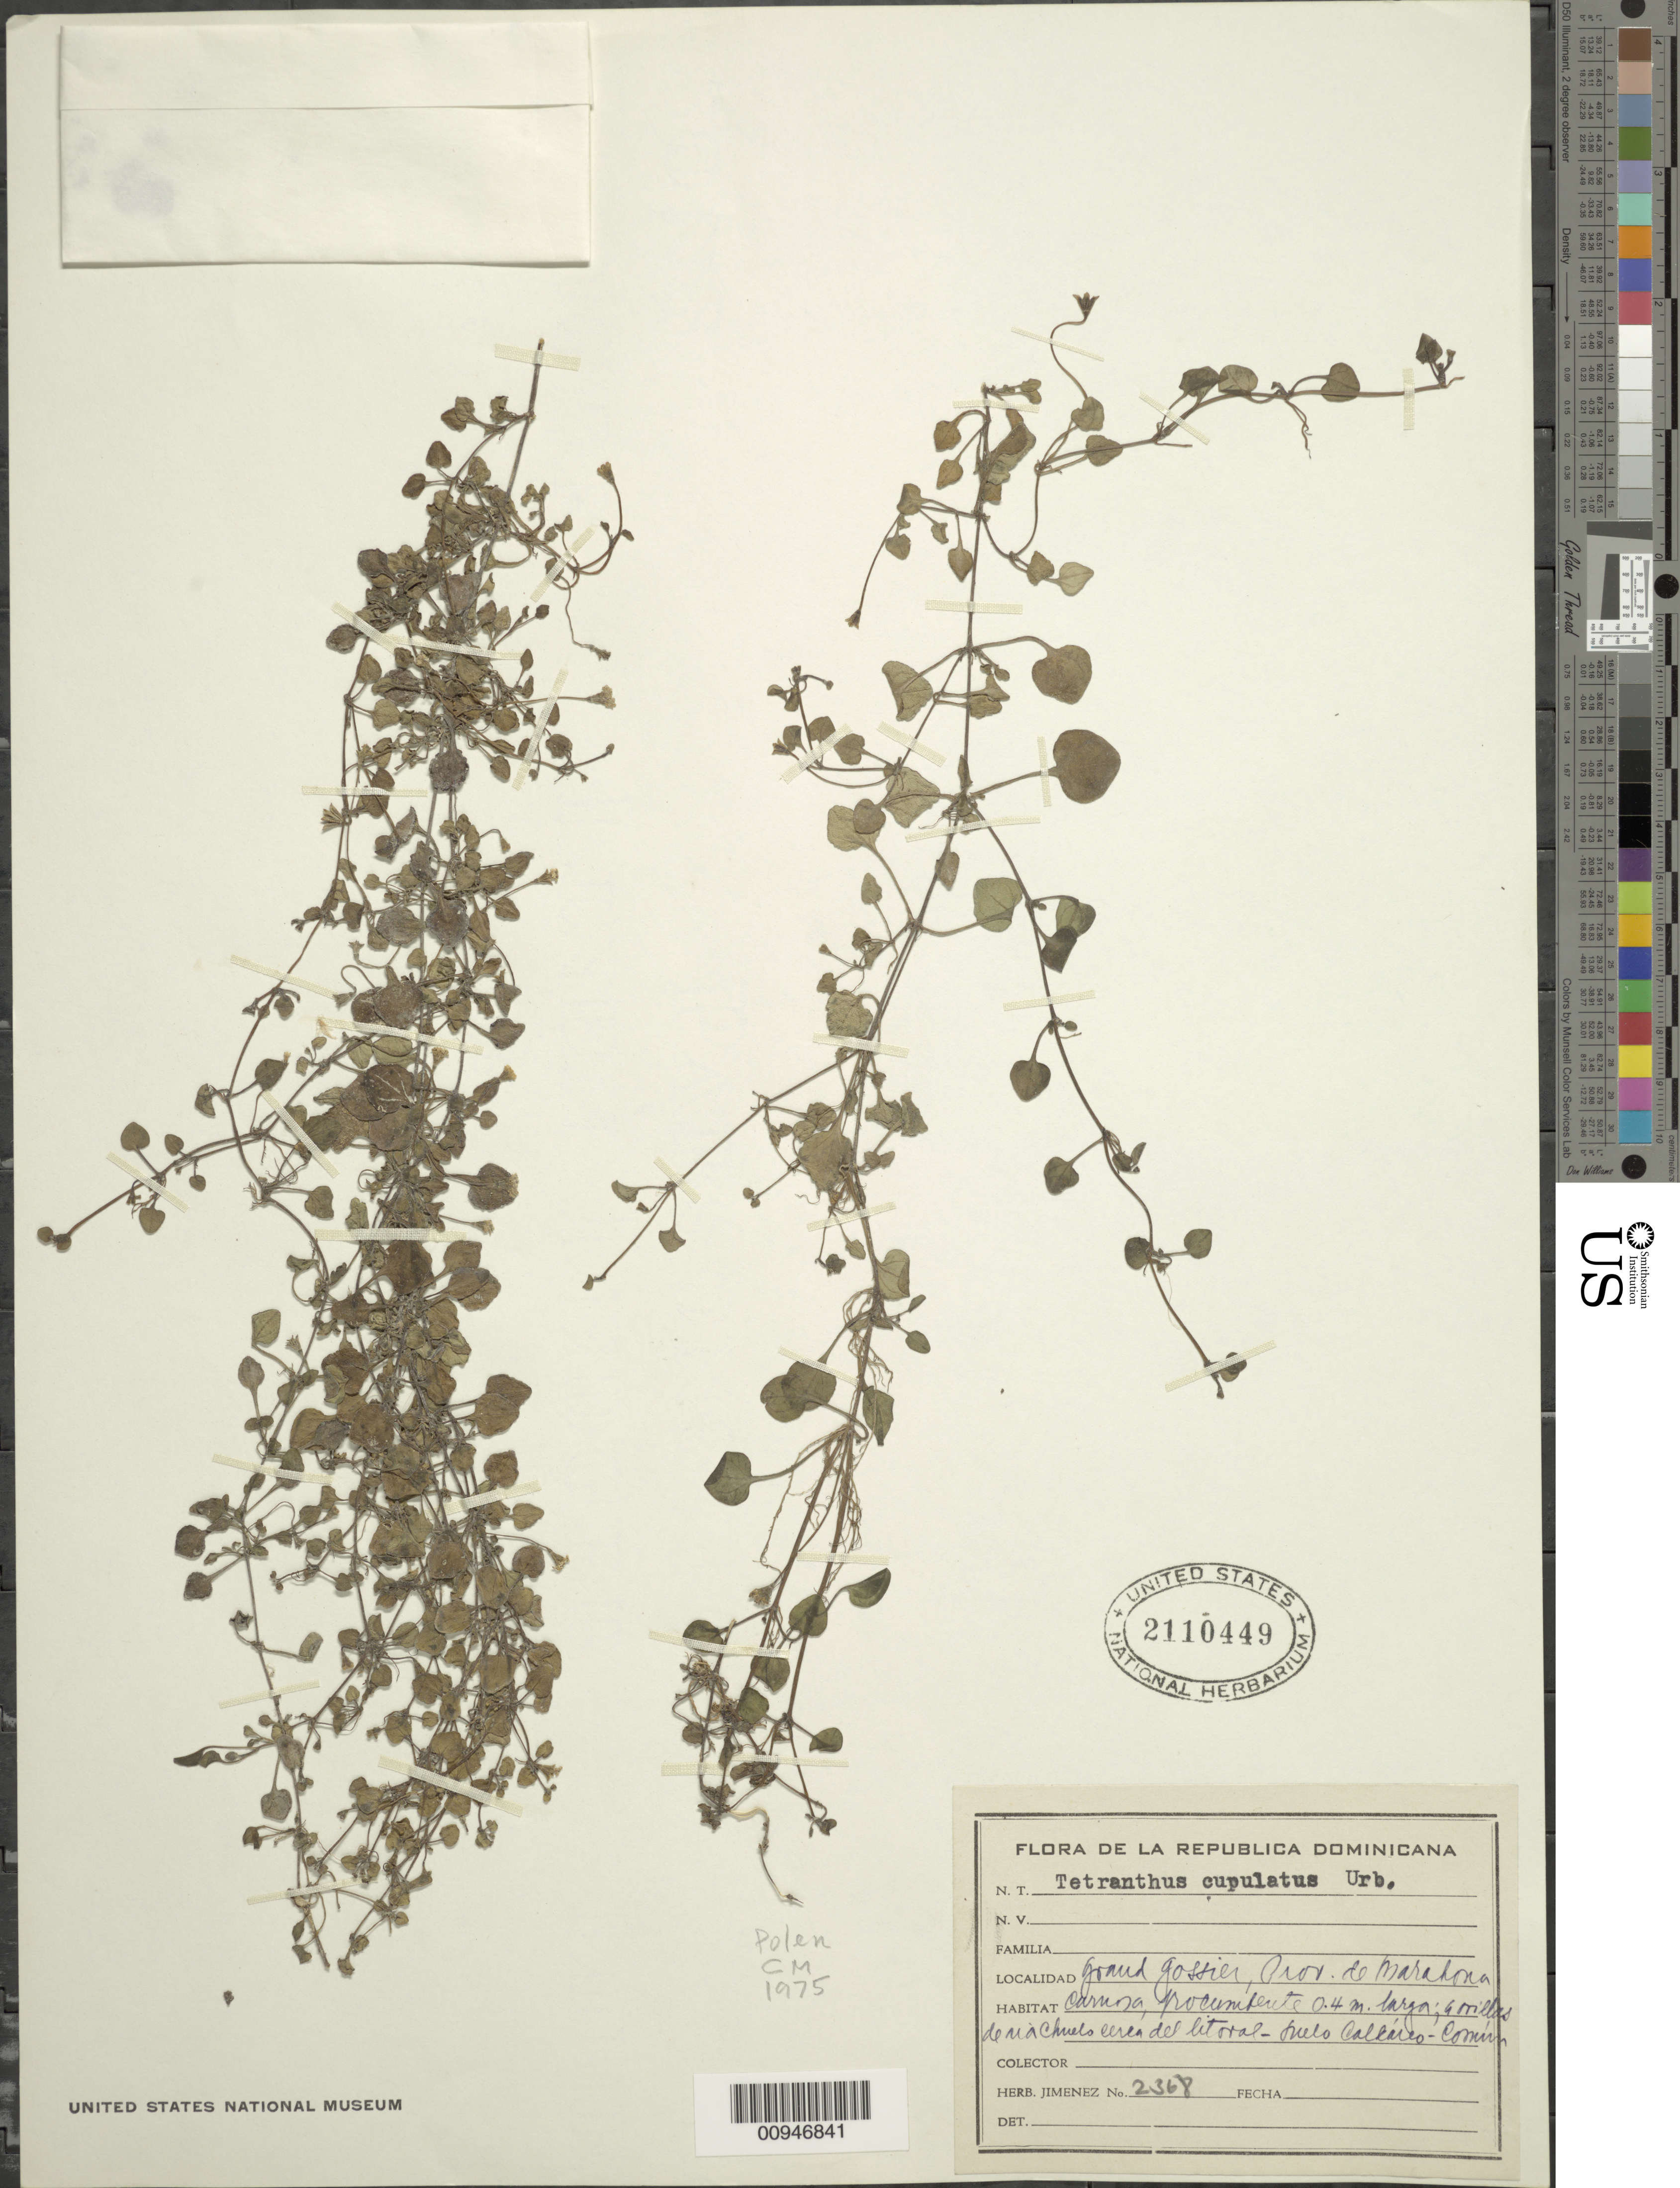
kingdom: Plantae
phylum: Tracheophyta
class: Magnoliopsida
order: Asterales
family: Asteraceae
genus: Tetranthus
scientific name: Tetranthus cupulatus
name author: Urb.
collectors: J. J. Jiménez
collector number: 2368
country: Dominican Republic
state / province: Barahona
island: Hispaniola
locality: Grand Gostier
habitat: Orillas de riachuelo cerca del litoral, suelo calcáreo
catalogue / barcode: US 2110449